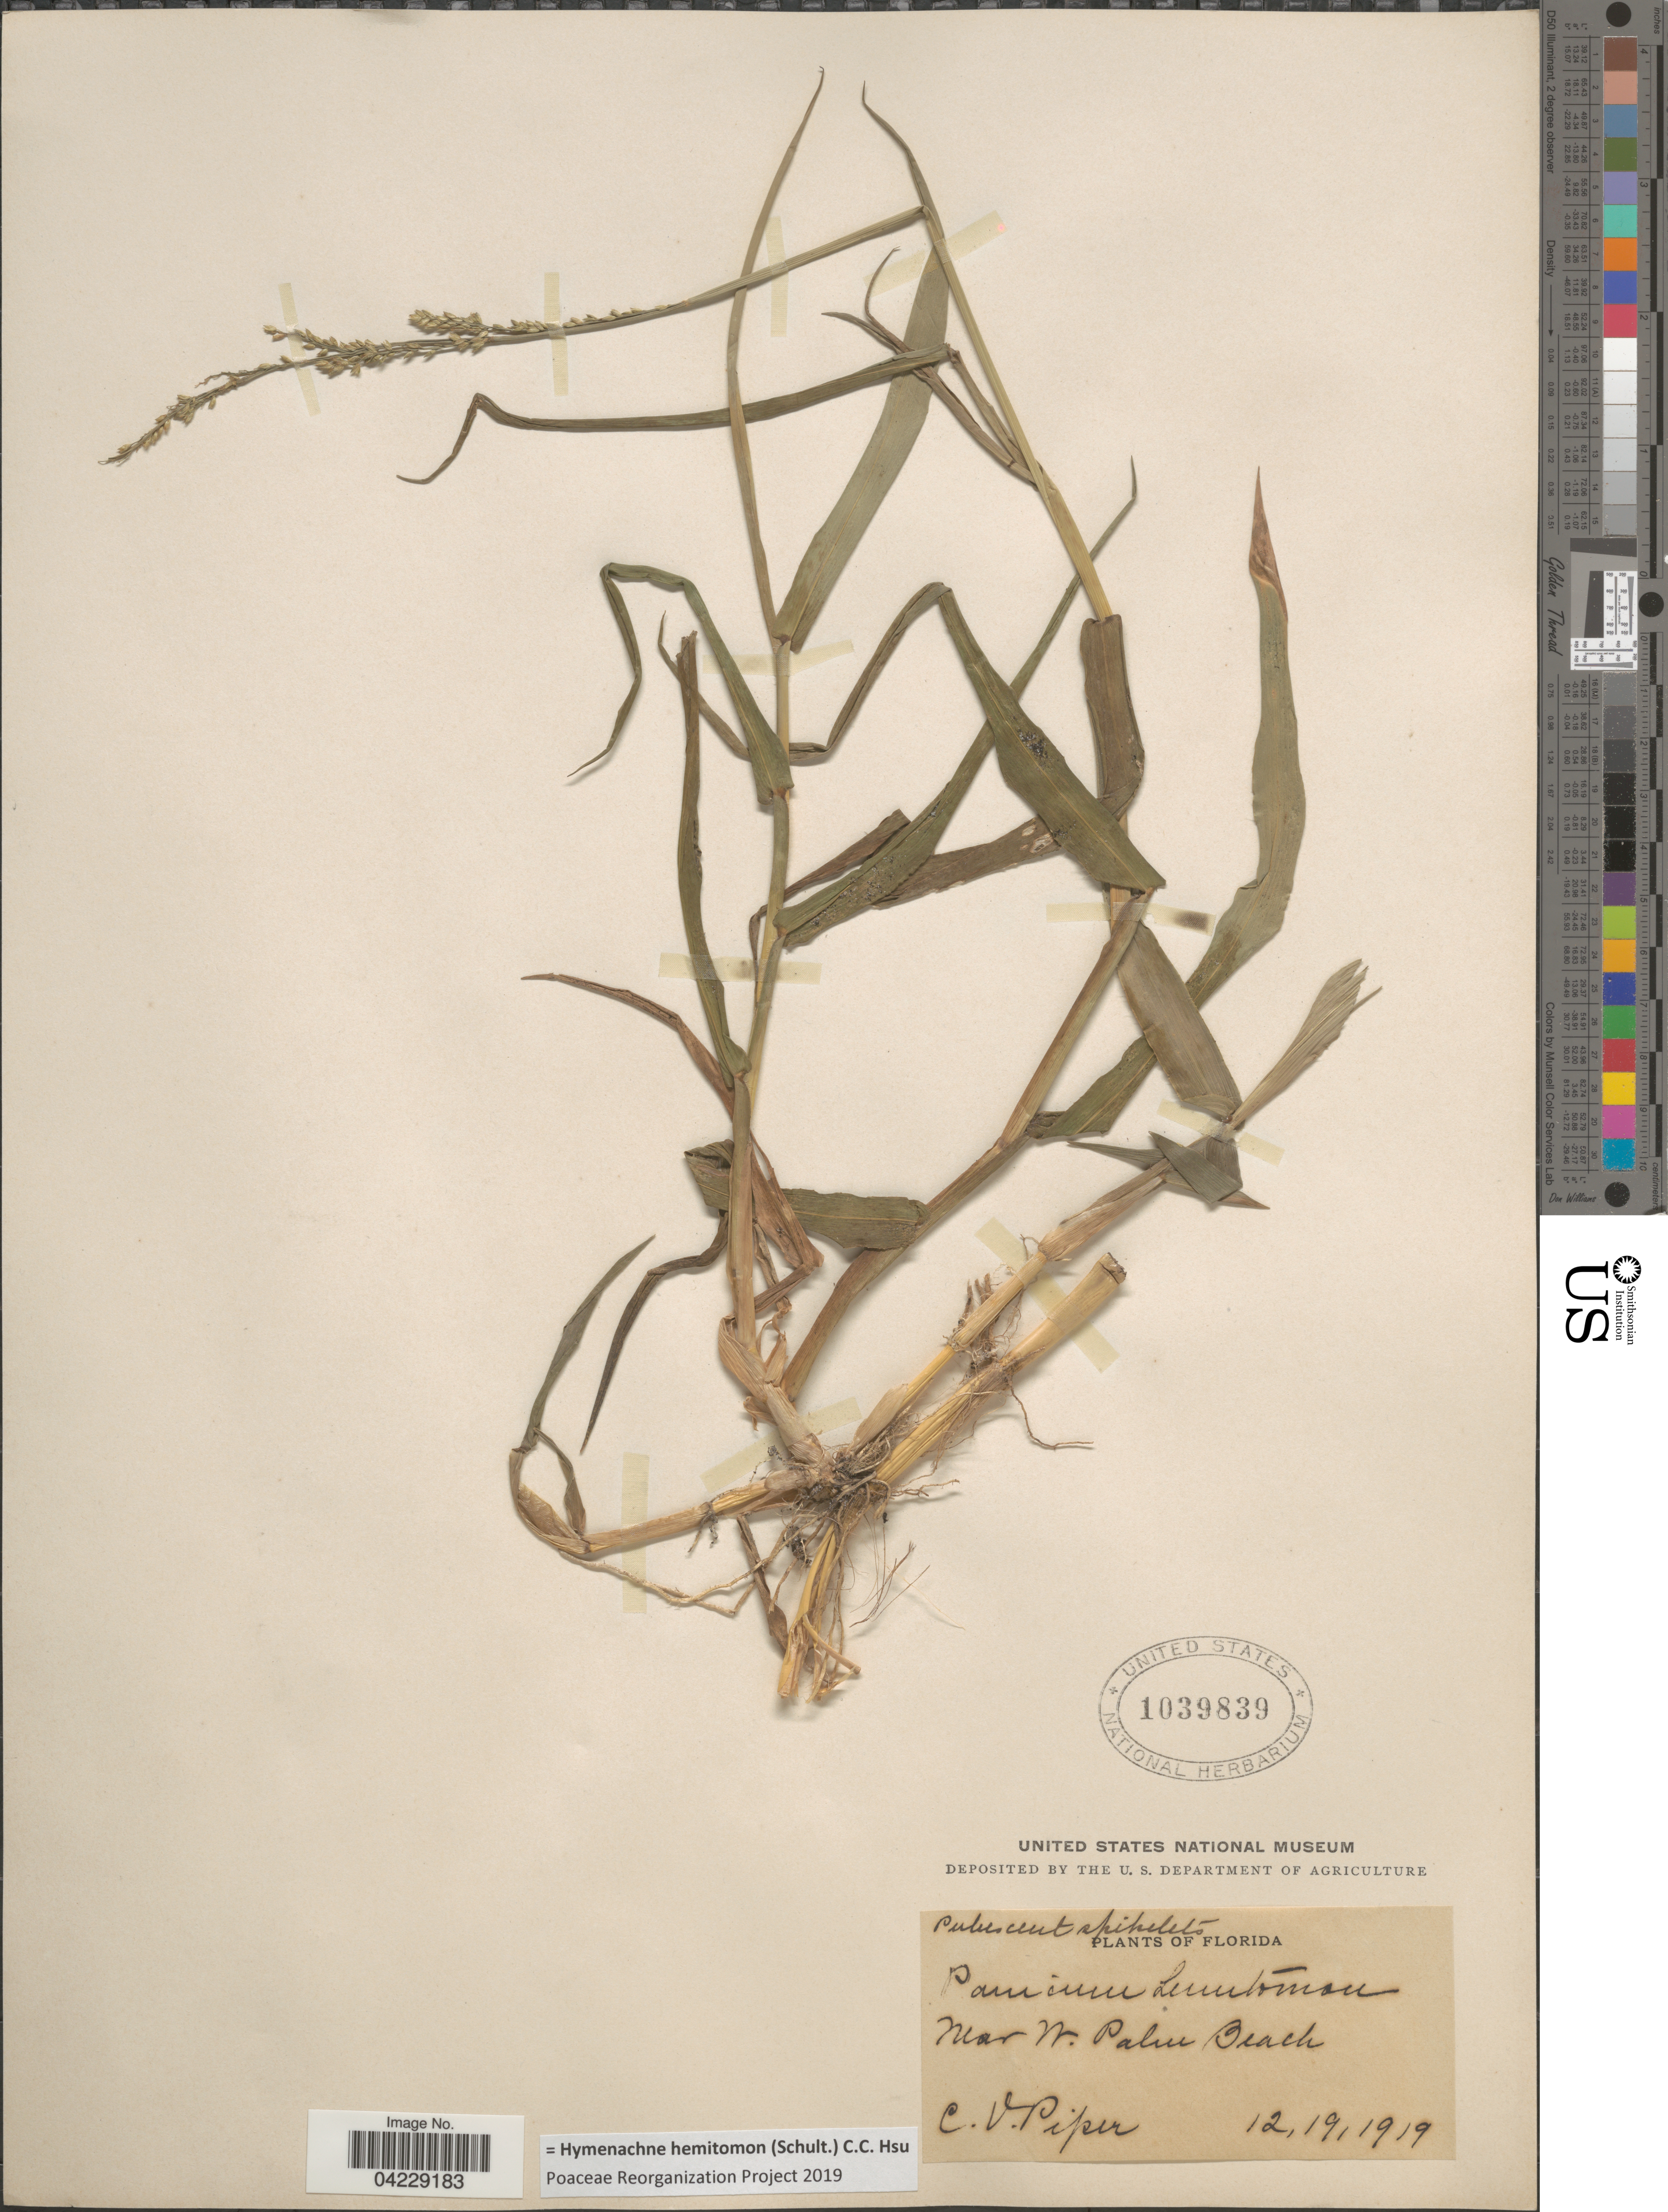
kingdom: Plantae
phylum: Tracheophyta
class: Liliopsida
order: Poales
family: Poaceae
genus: Hymenachne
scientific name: Hymenachne hemitomon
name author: (Schult.) C. C. Hsu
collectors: C. V. Piper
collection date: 1919-12-19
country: United States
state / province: Florida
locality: Near W. Palm Beach.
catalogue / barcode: US 1039839